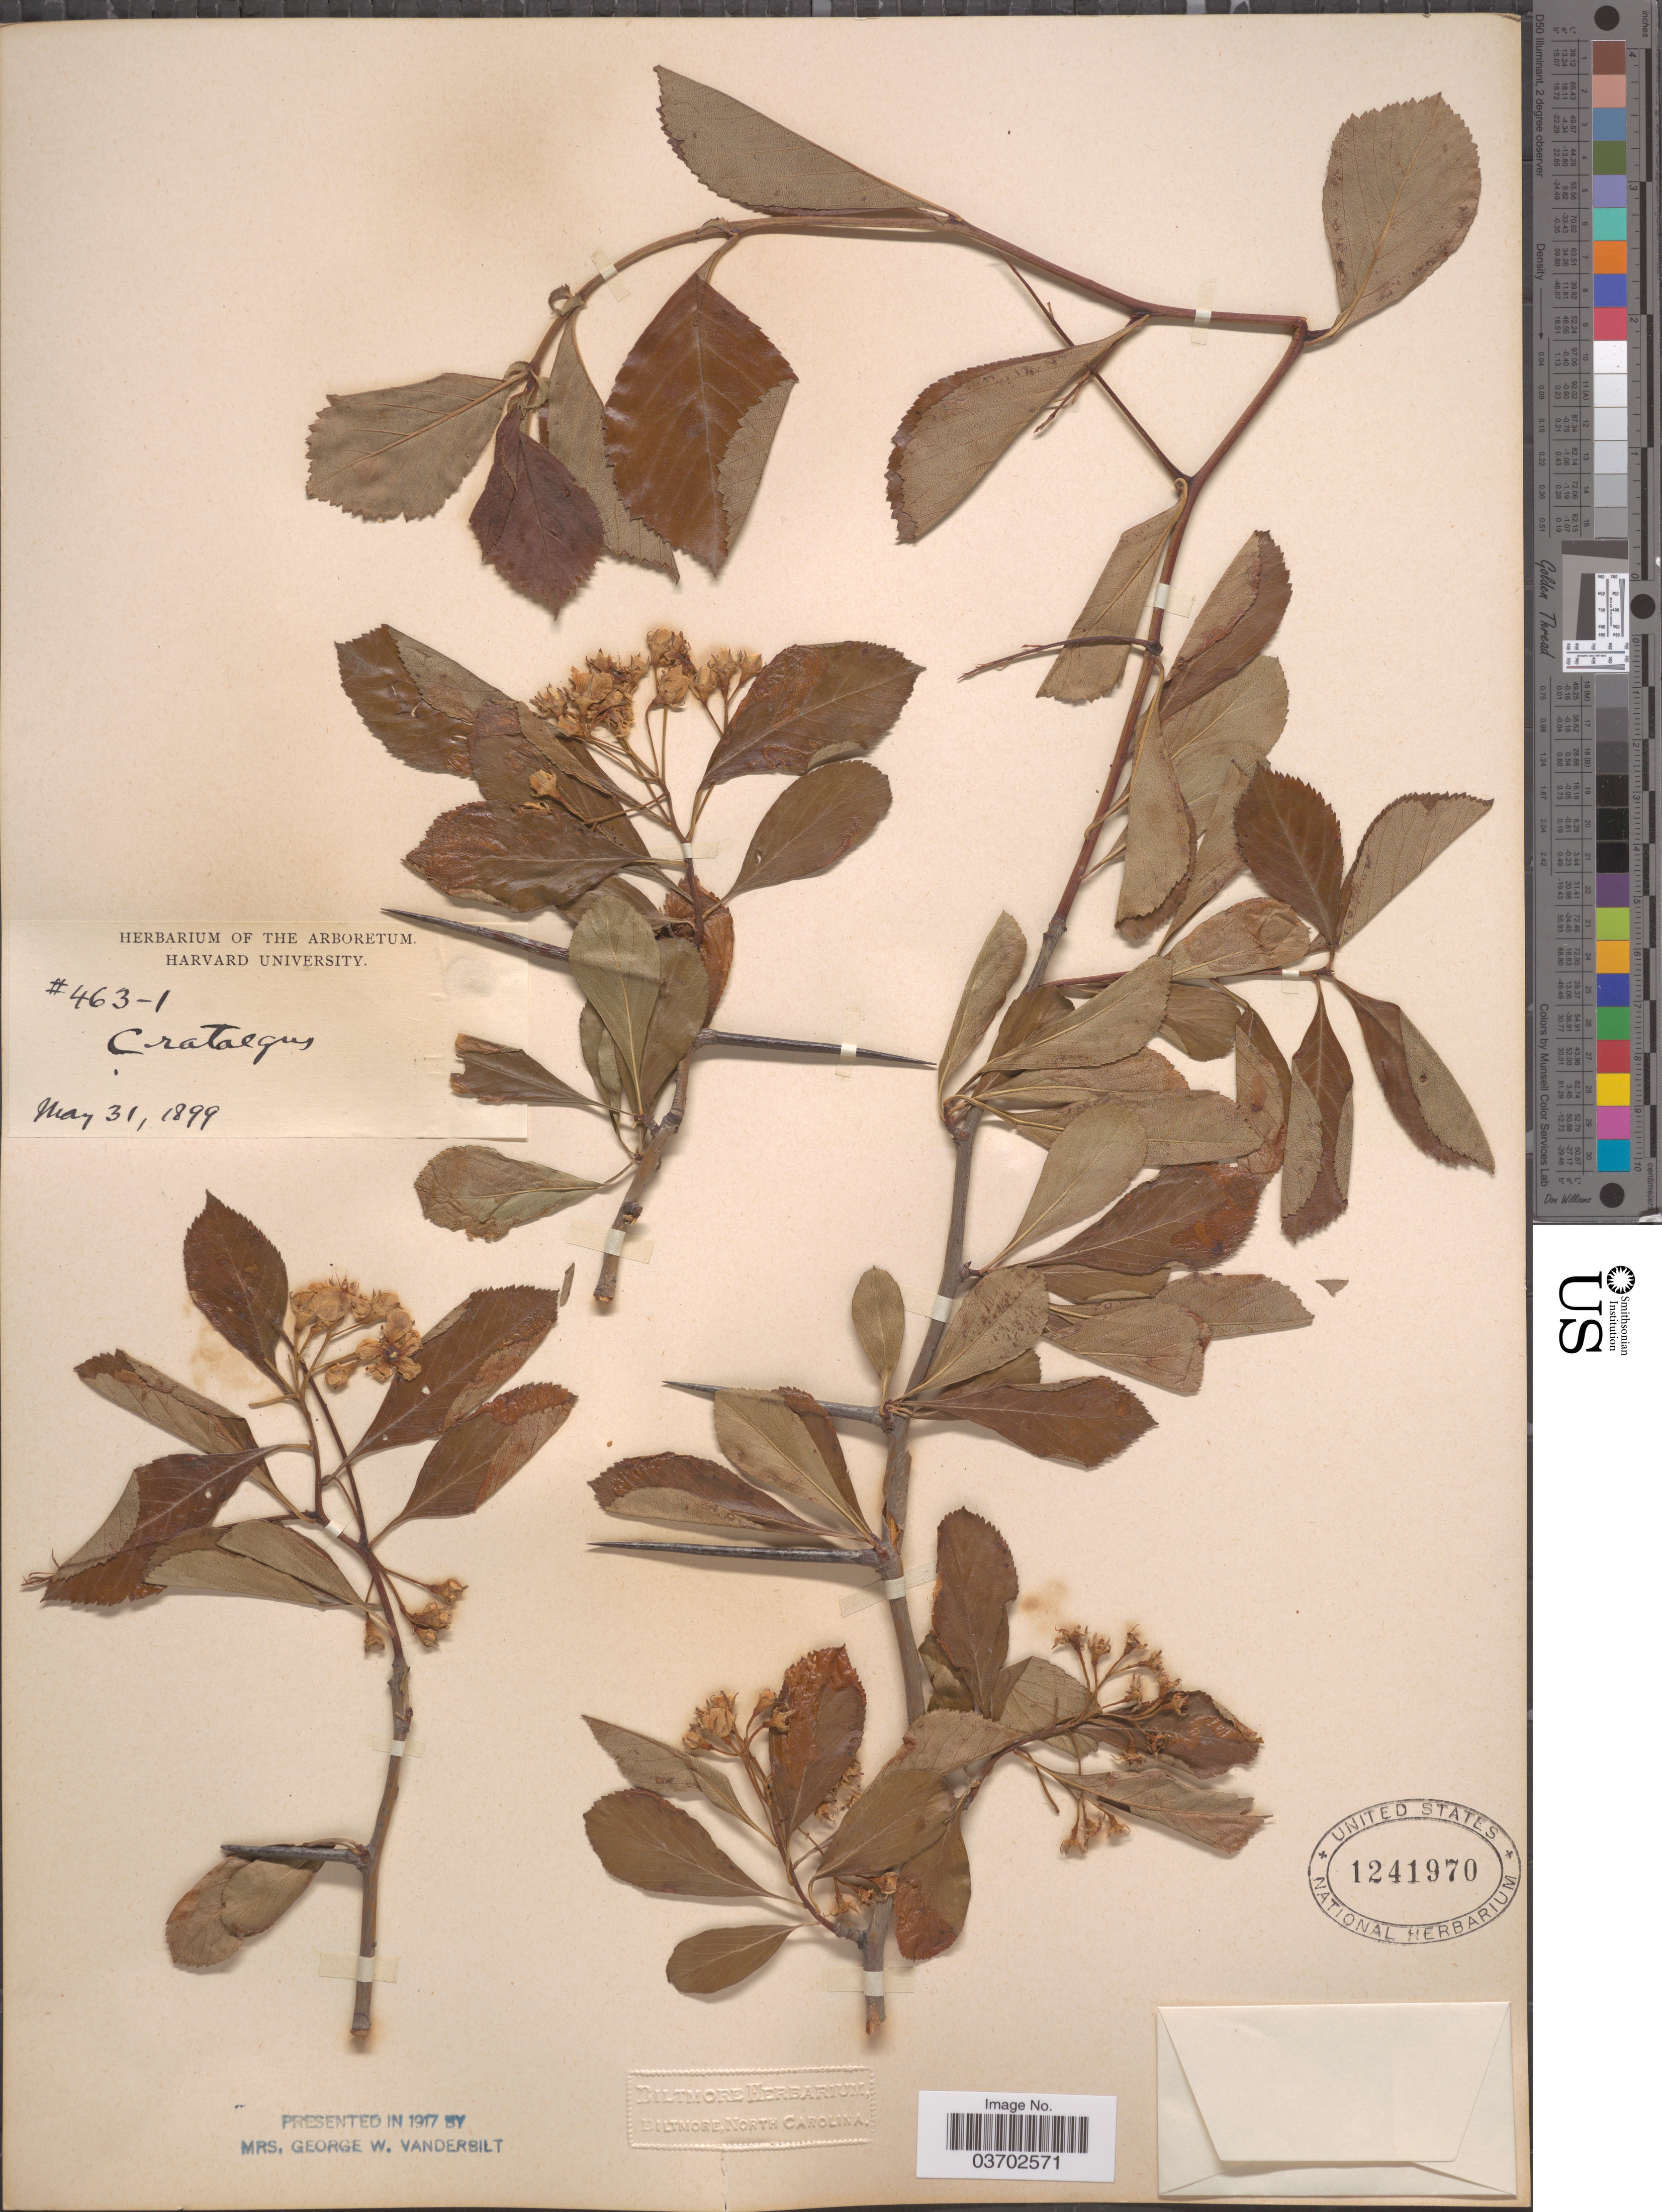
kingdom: Plantae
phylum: Tracheophyta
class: Magnoliopsida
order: Rosales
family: Rosaceae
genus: Crataegus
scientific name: Crataegus sp.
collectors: Ex herb. of the Arboretum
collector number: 463-1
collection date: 1899-05-31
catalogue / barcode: US 1241970